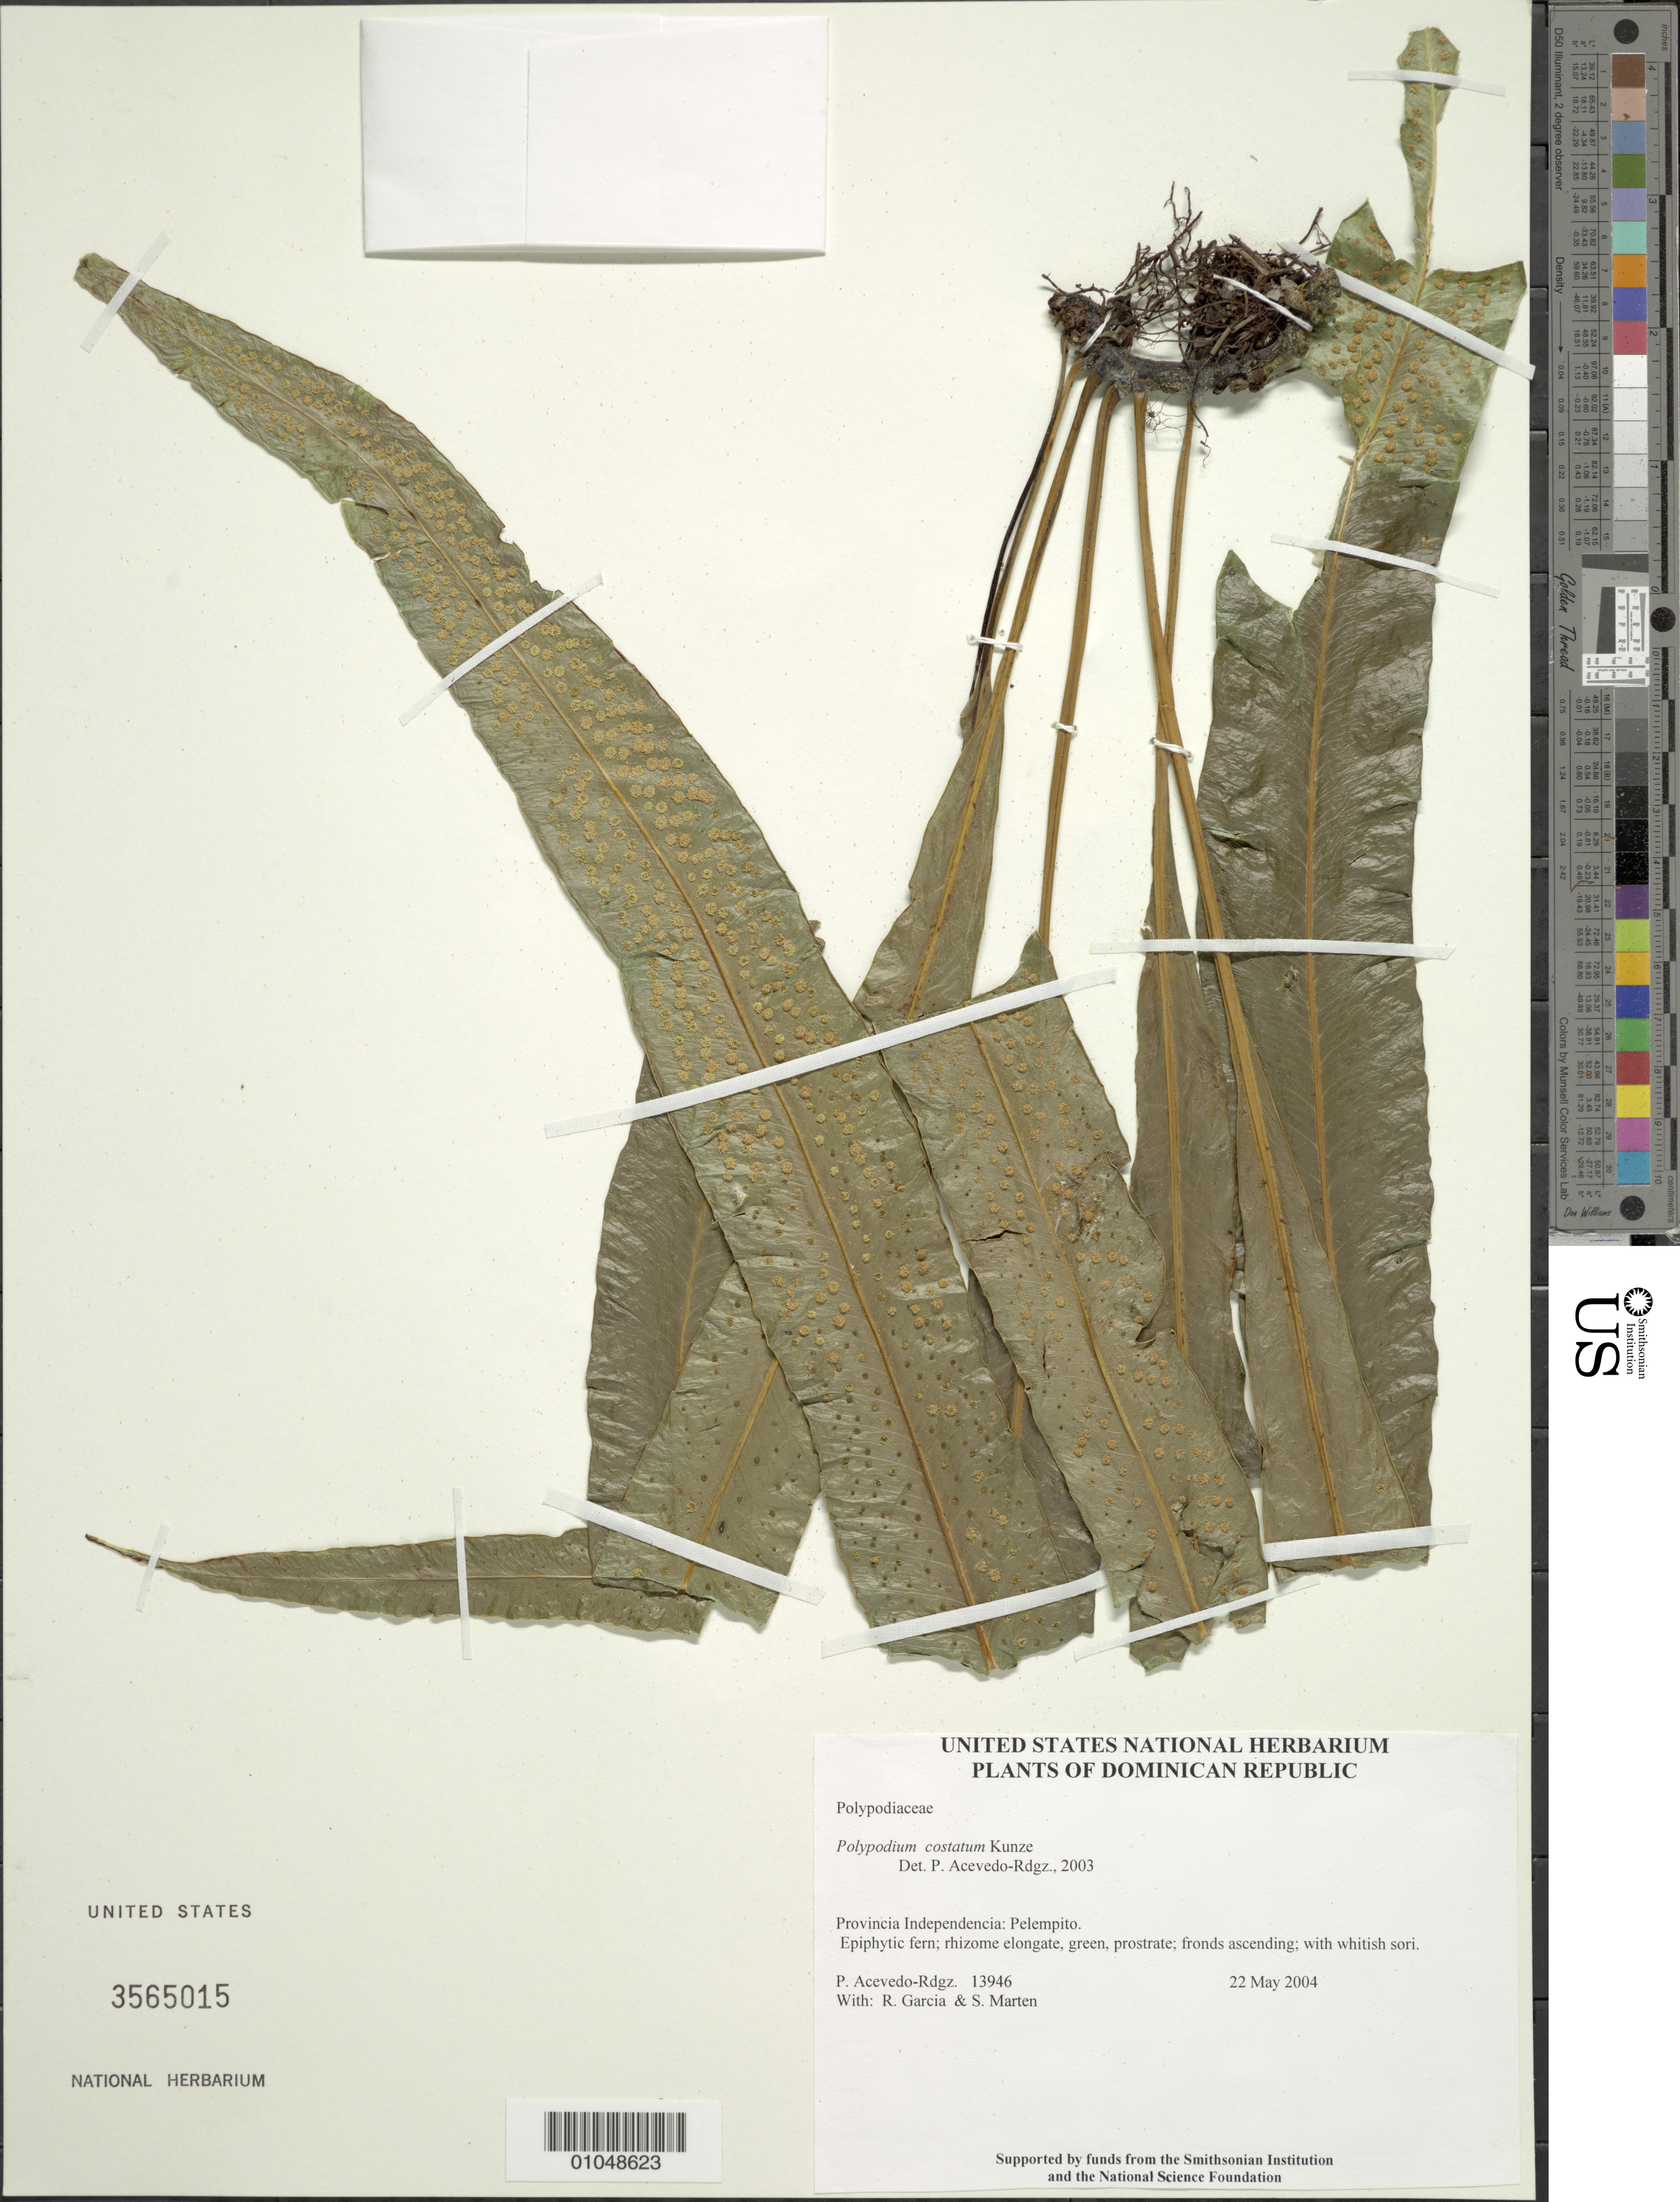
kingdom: Plantae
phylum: Tracheophyta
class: Polypodiopsida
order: Polypodiales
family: Polypodiaceae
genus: Campyloneurum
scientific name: Campyloneurum costatum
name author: (Kunze) C. Presl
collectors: P. Acevedo-Rodr., R. G. García & S. Marten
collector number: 13946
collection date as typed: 22 May 2004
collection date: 2004-05-22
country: Dominican Republic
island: Hispaniola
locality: Provincia Independencia: Pelempito.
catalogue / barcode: US 3565015